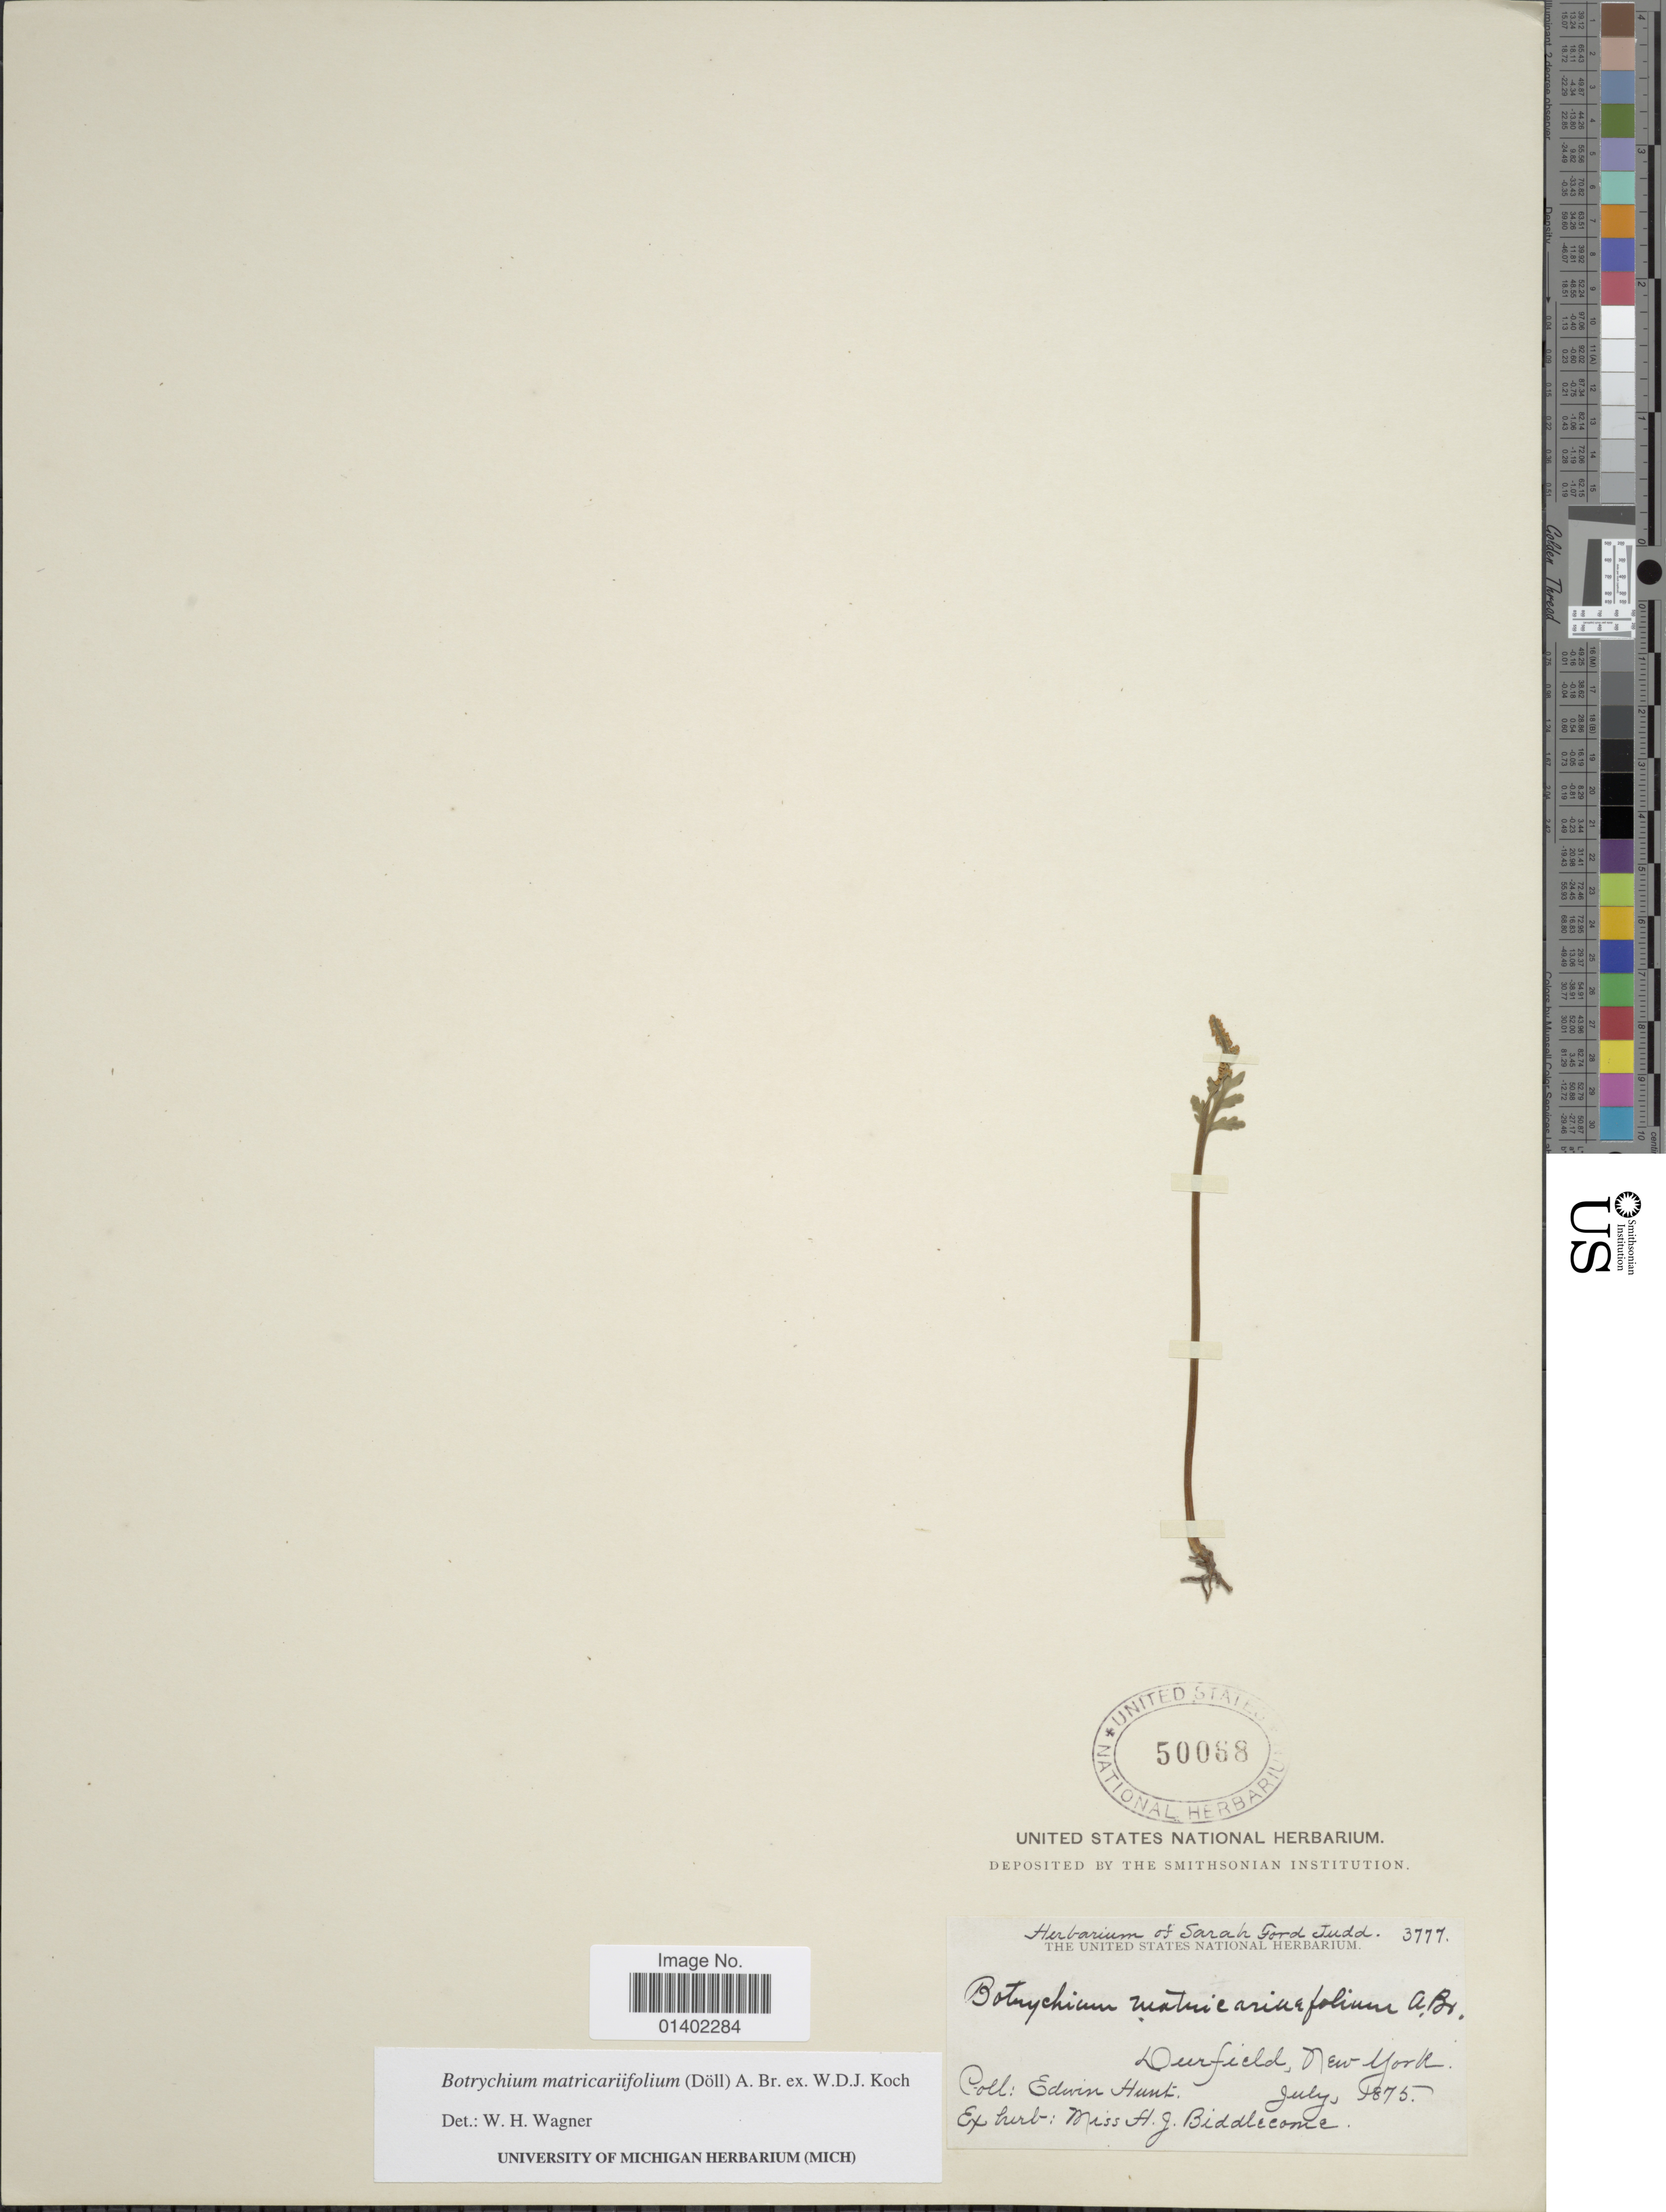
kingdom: Plantae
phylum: Tracheophyta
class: Polypodiopsida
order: Ophioglossales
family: Ophioglossaceae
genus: Botrychium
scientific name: Botrychium matricariifolium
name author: (A. Braun ex Dowell) A. Braun ex Koch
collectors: E. Hunt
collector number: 3777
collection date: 1875-07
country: United States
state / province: New York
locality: Durfield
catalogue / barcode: US 50068